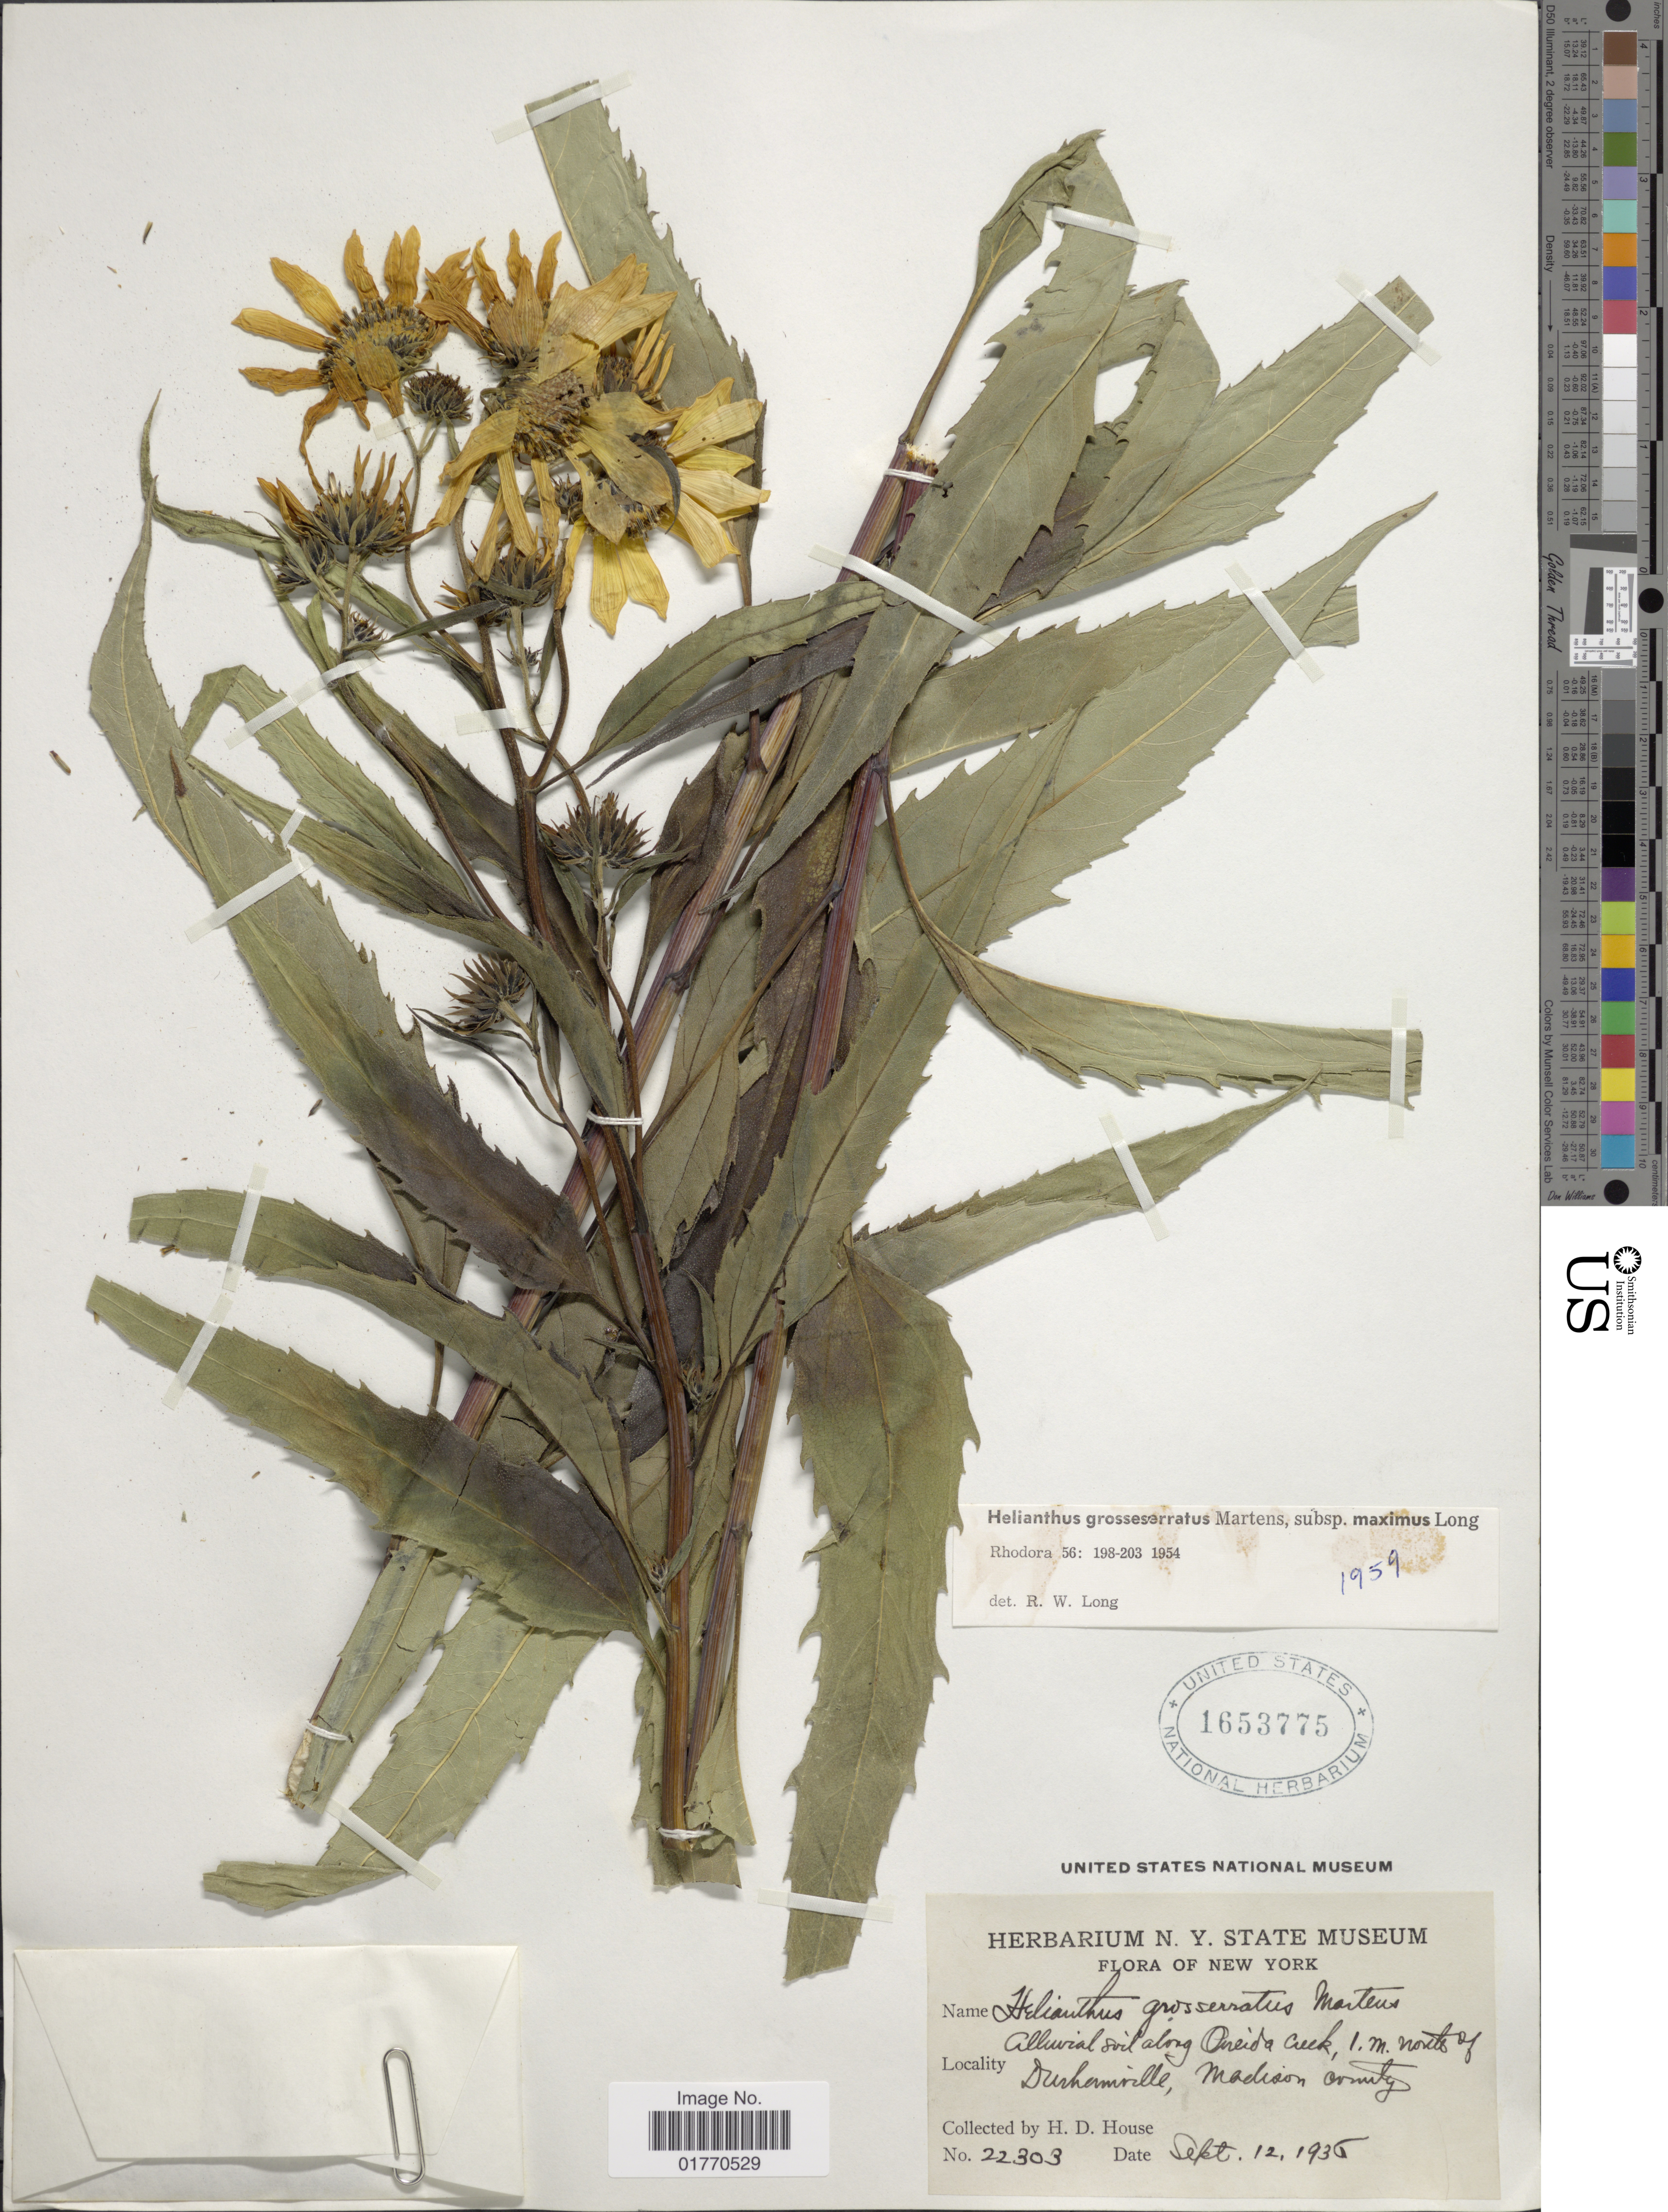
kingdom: Plantae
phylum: Tracheophyta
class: Magnoliopsida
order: Asterales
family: Asteraceae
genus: Helianthus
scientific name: Helianthus grosseserratus subsp. maximus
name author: Long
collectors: H. D. House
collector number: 22303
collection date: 1936-09-12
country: United States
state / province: New York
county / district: Oneida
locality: New York, Alluvial soil along Oneida Creek, 1 m. north of Durhermvillem Madison County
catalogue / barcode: US 1653775